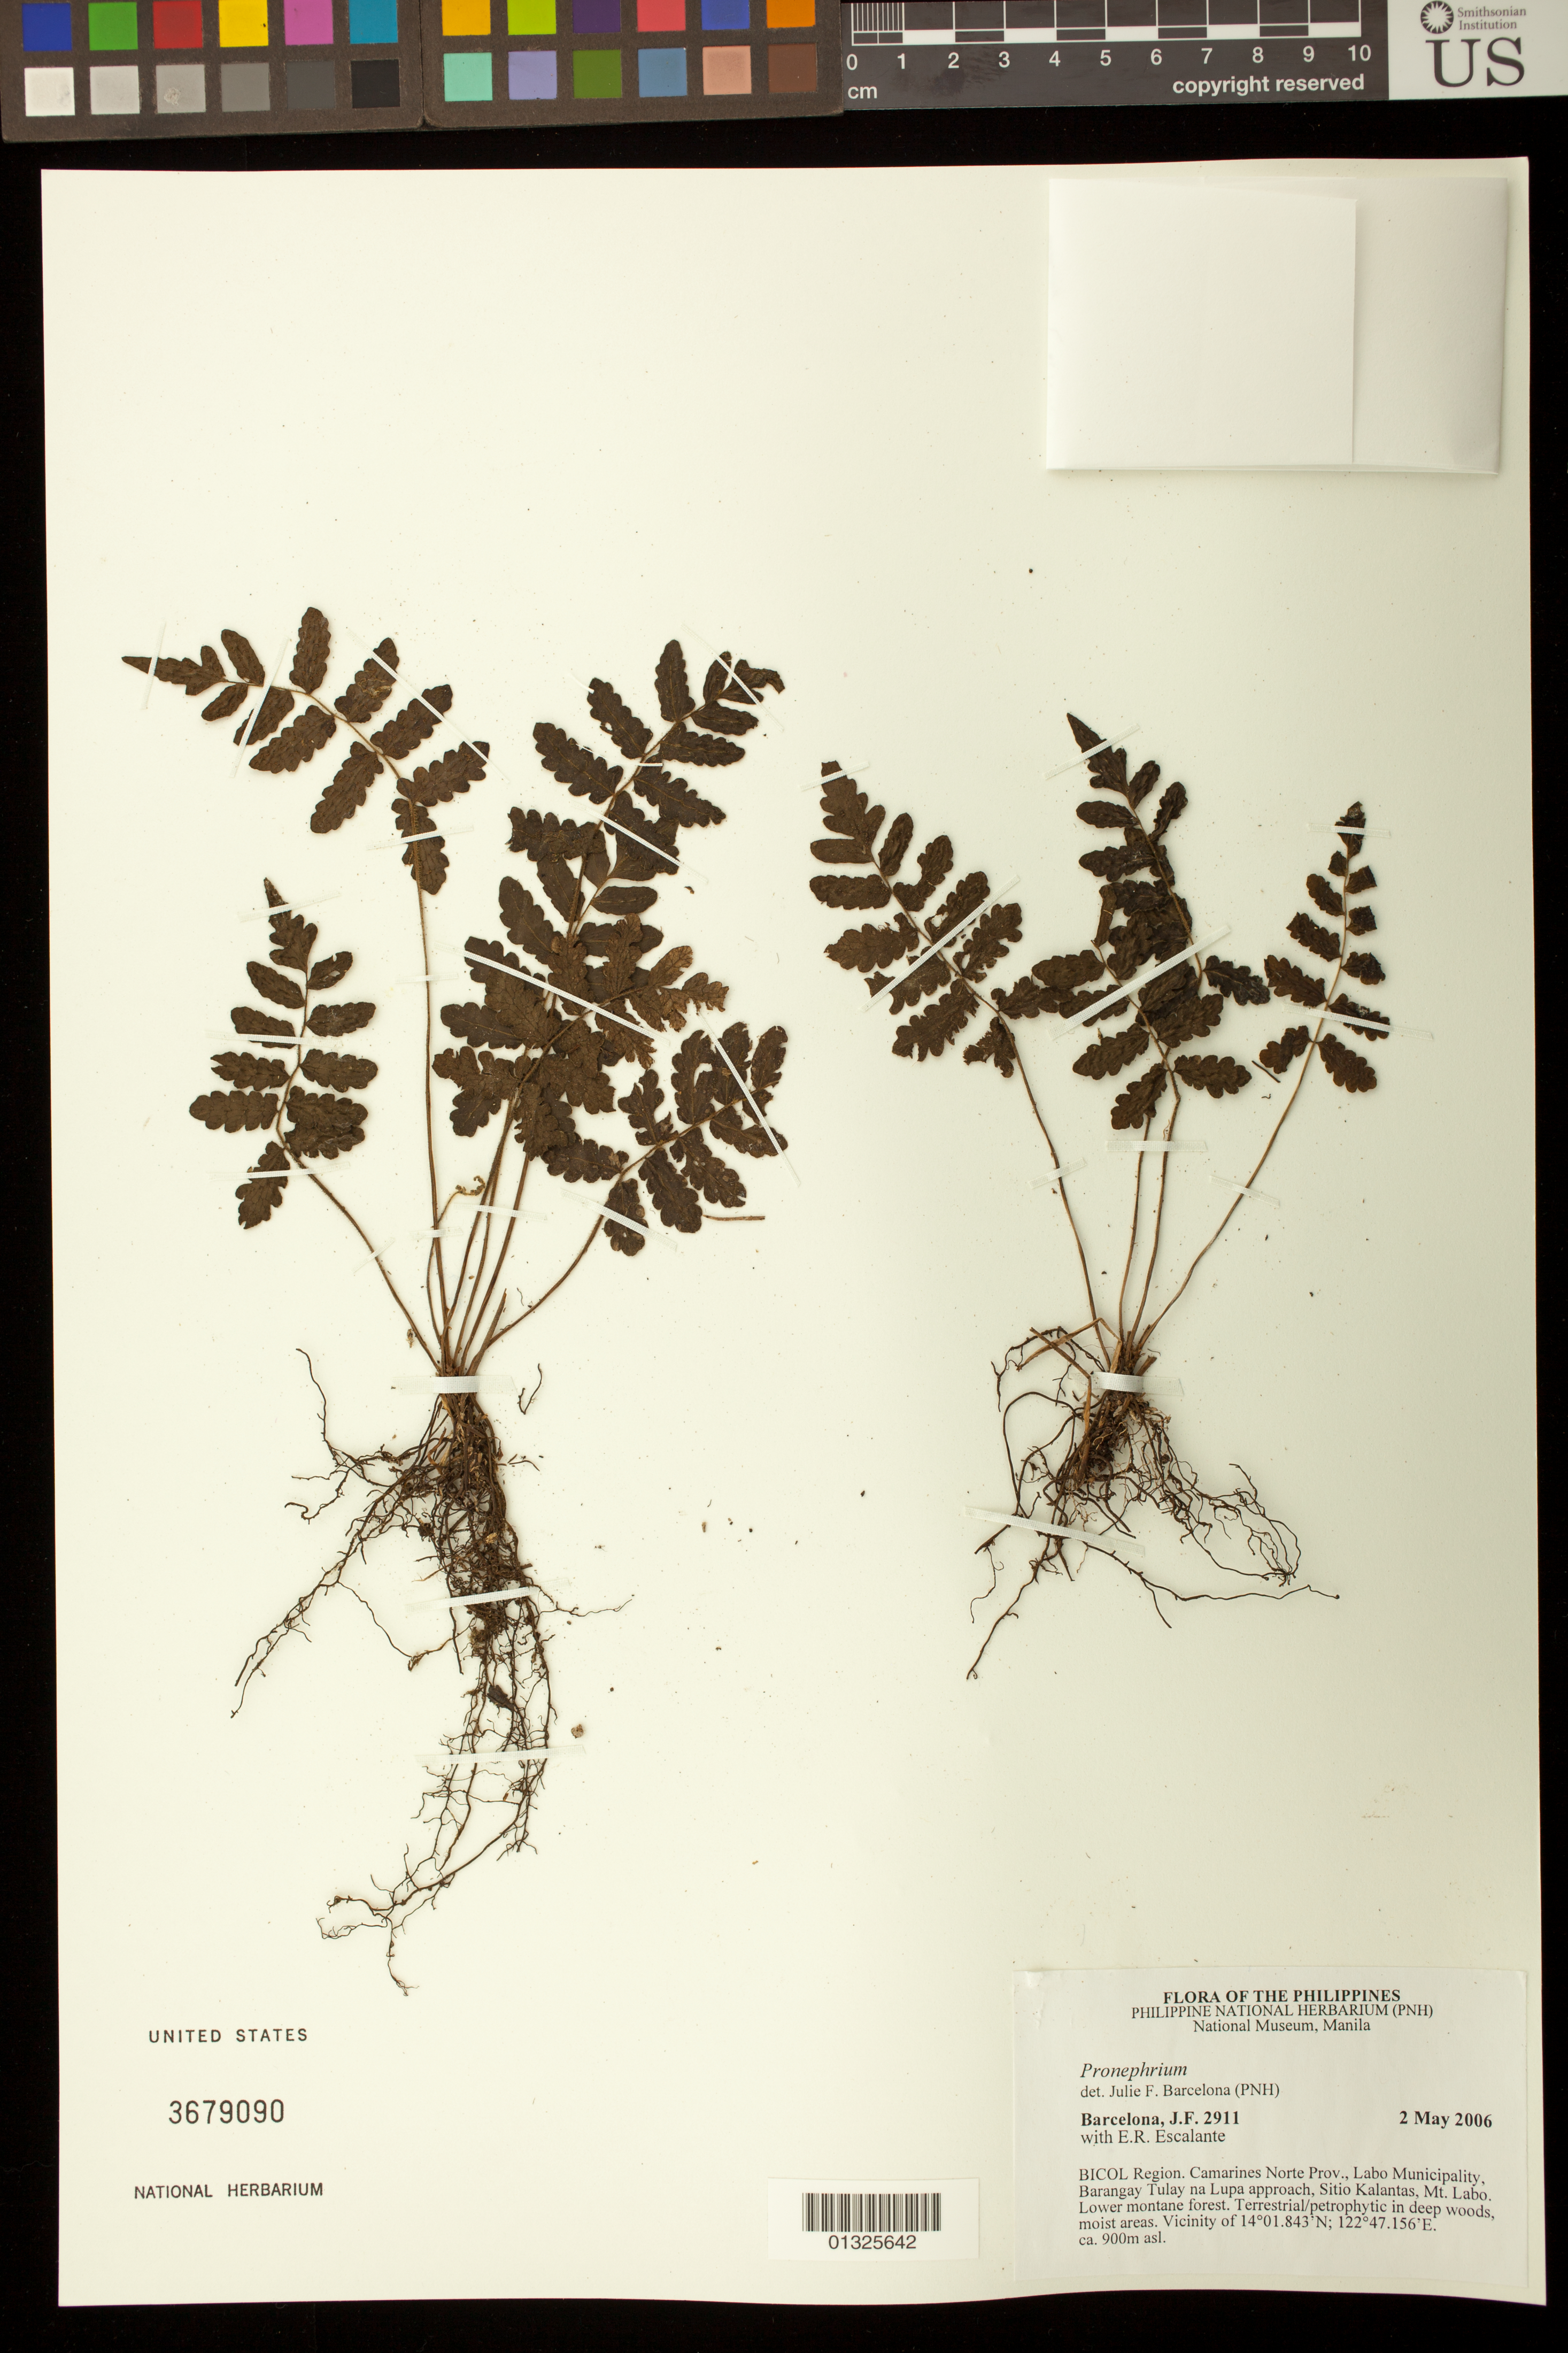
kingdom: Plantae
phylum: Tracheophyta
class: Polypodiopsida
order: Polypodiales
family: Thelypteridaceae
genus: Pronephrium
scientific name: Pronephrium sp.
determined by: Barcelona, J. F.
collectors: J. F. Barcelona & E. Escalante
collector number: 2911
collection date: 2006-05-02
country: Philippines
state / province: Bicol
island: Luzon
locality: Camarines Norte Prov., Labo Municipality, Barangay Tulay na Lupa approach, Sitio Kalantas, Mt. Labo.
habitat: Lower montane forest; in deep woods, moist areas.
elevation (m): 900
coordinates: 14 01.843 N, 122 47.156 E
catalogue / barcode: US 3679090